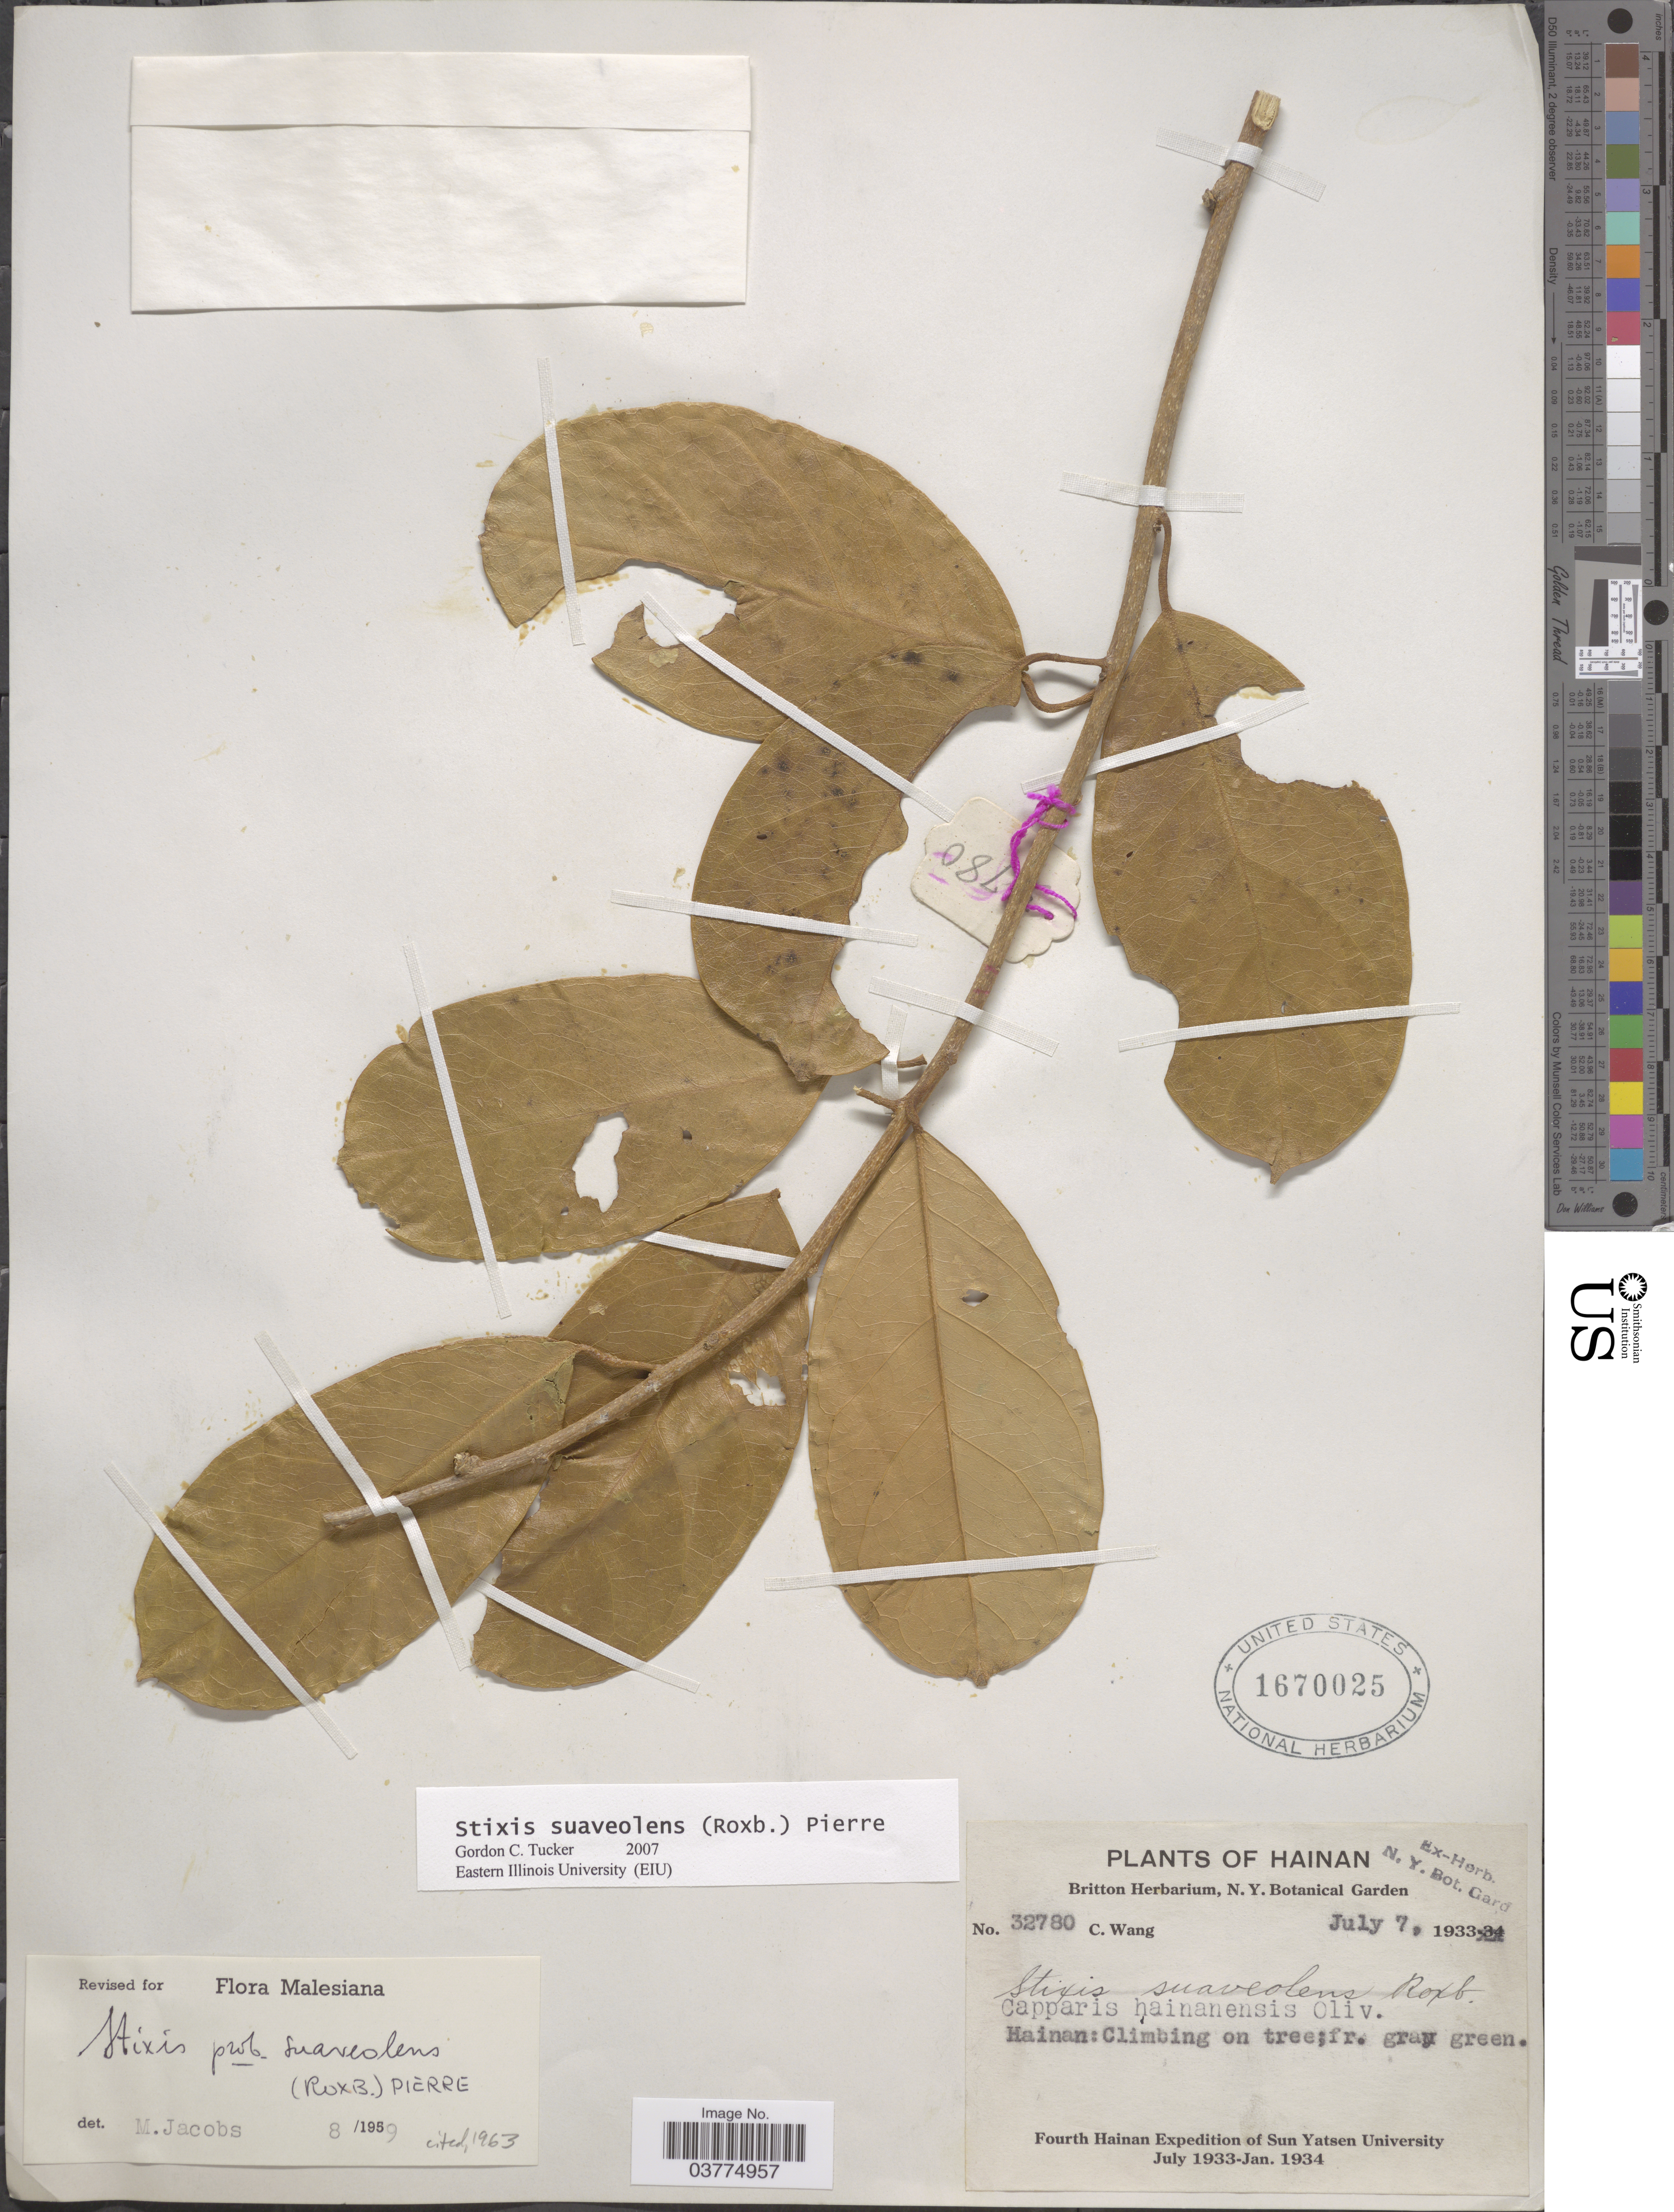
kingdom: Plantae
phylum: Tracheophyta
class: Magnoliopsida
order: Brassicales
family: Stixaceae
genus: Stixis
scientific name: Stixis suaveolens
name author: (Roxburgh) Baill.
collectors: C. Wang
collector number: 32780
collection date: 1933-07-07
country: China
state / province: Hainan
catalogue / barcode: US 1670025